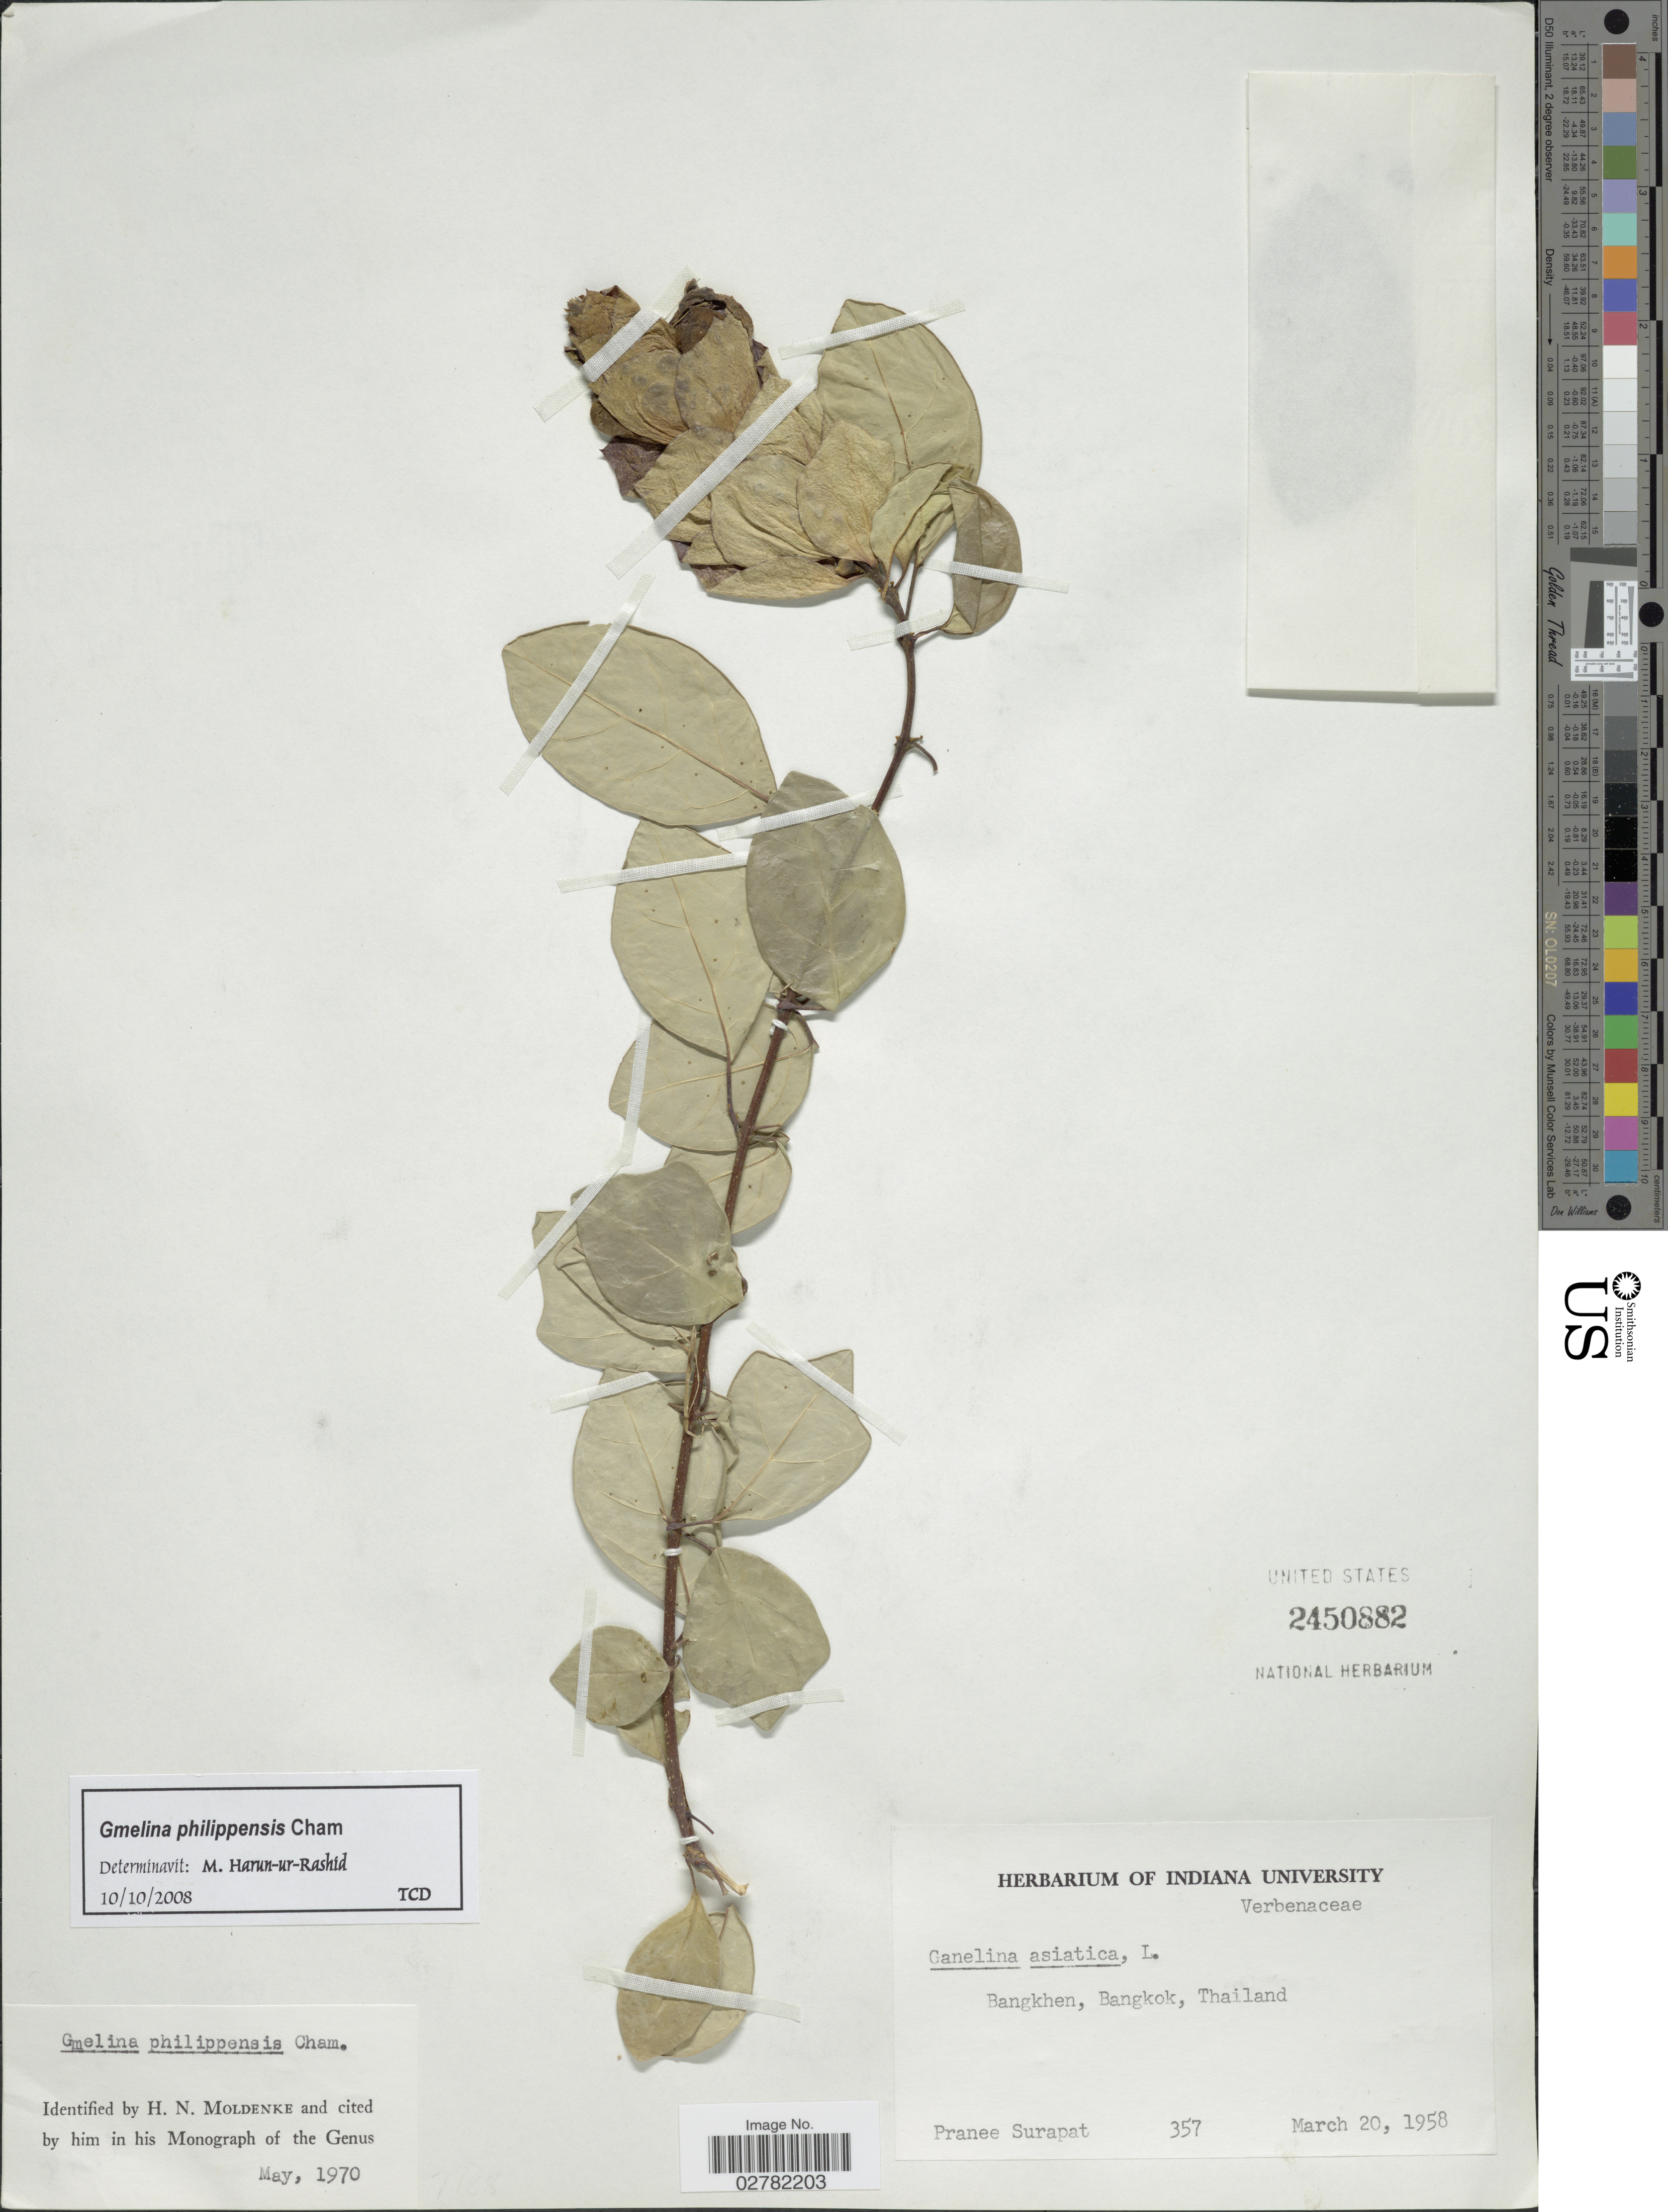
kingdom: Plantae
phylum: Tracheophyta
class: Magnoliopsida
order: Lamiales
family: Lamiaceae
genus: Gmelina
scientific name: Gmelina philippensis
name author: Cham.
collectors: P. Surapat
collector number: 357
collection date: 1958-03-20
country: Thailand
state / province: Bangkok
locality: Bangkhen.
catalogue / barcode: US 2450882